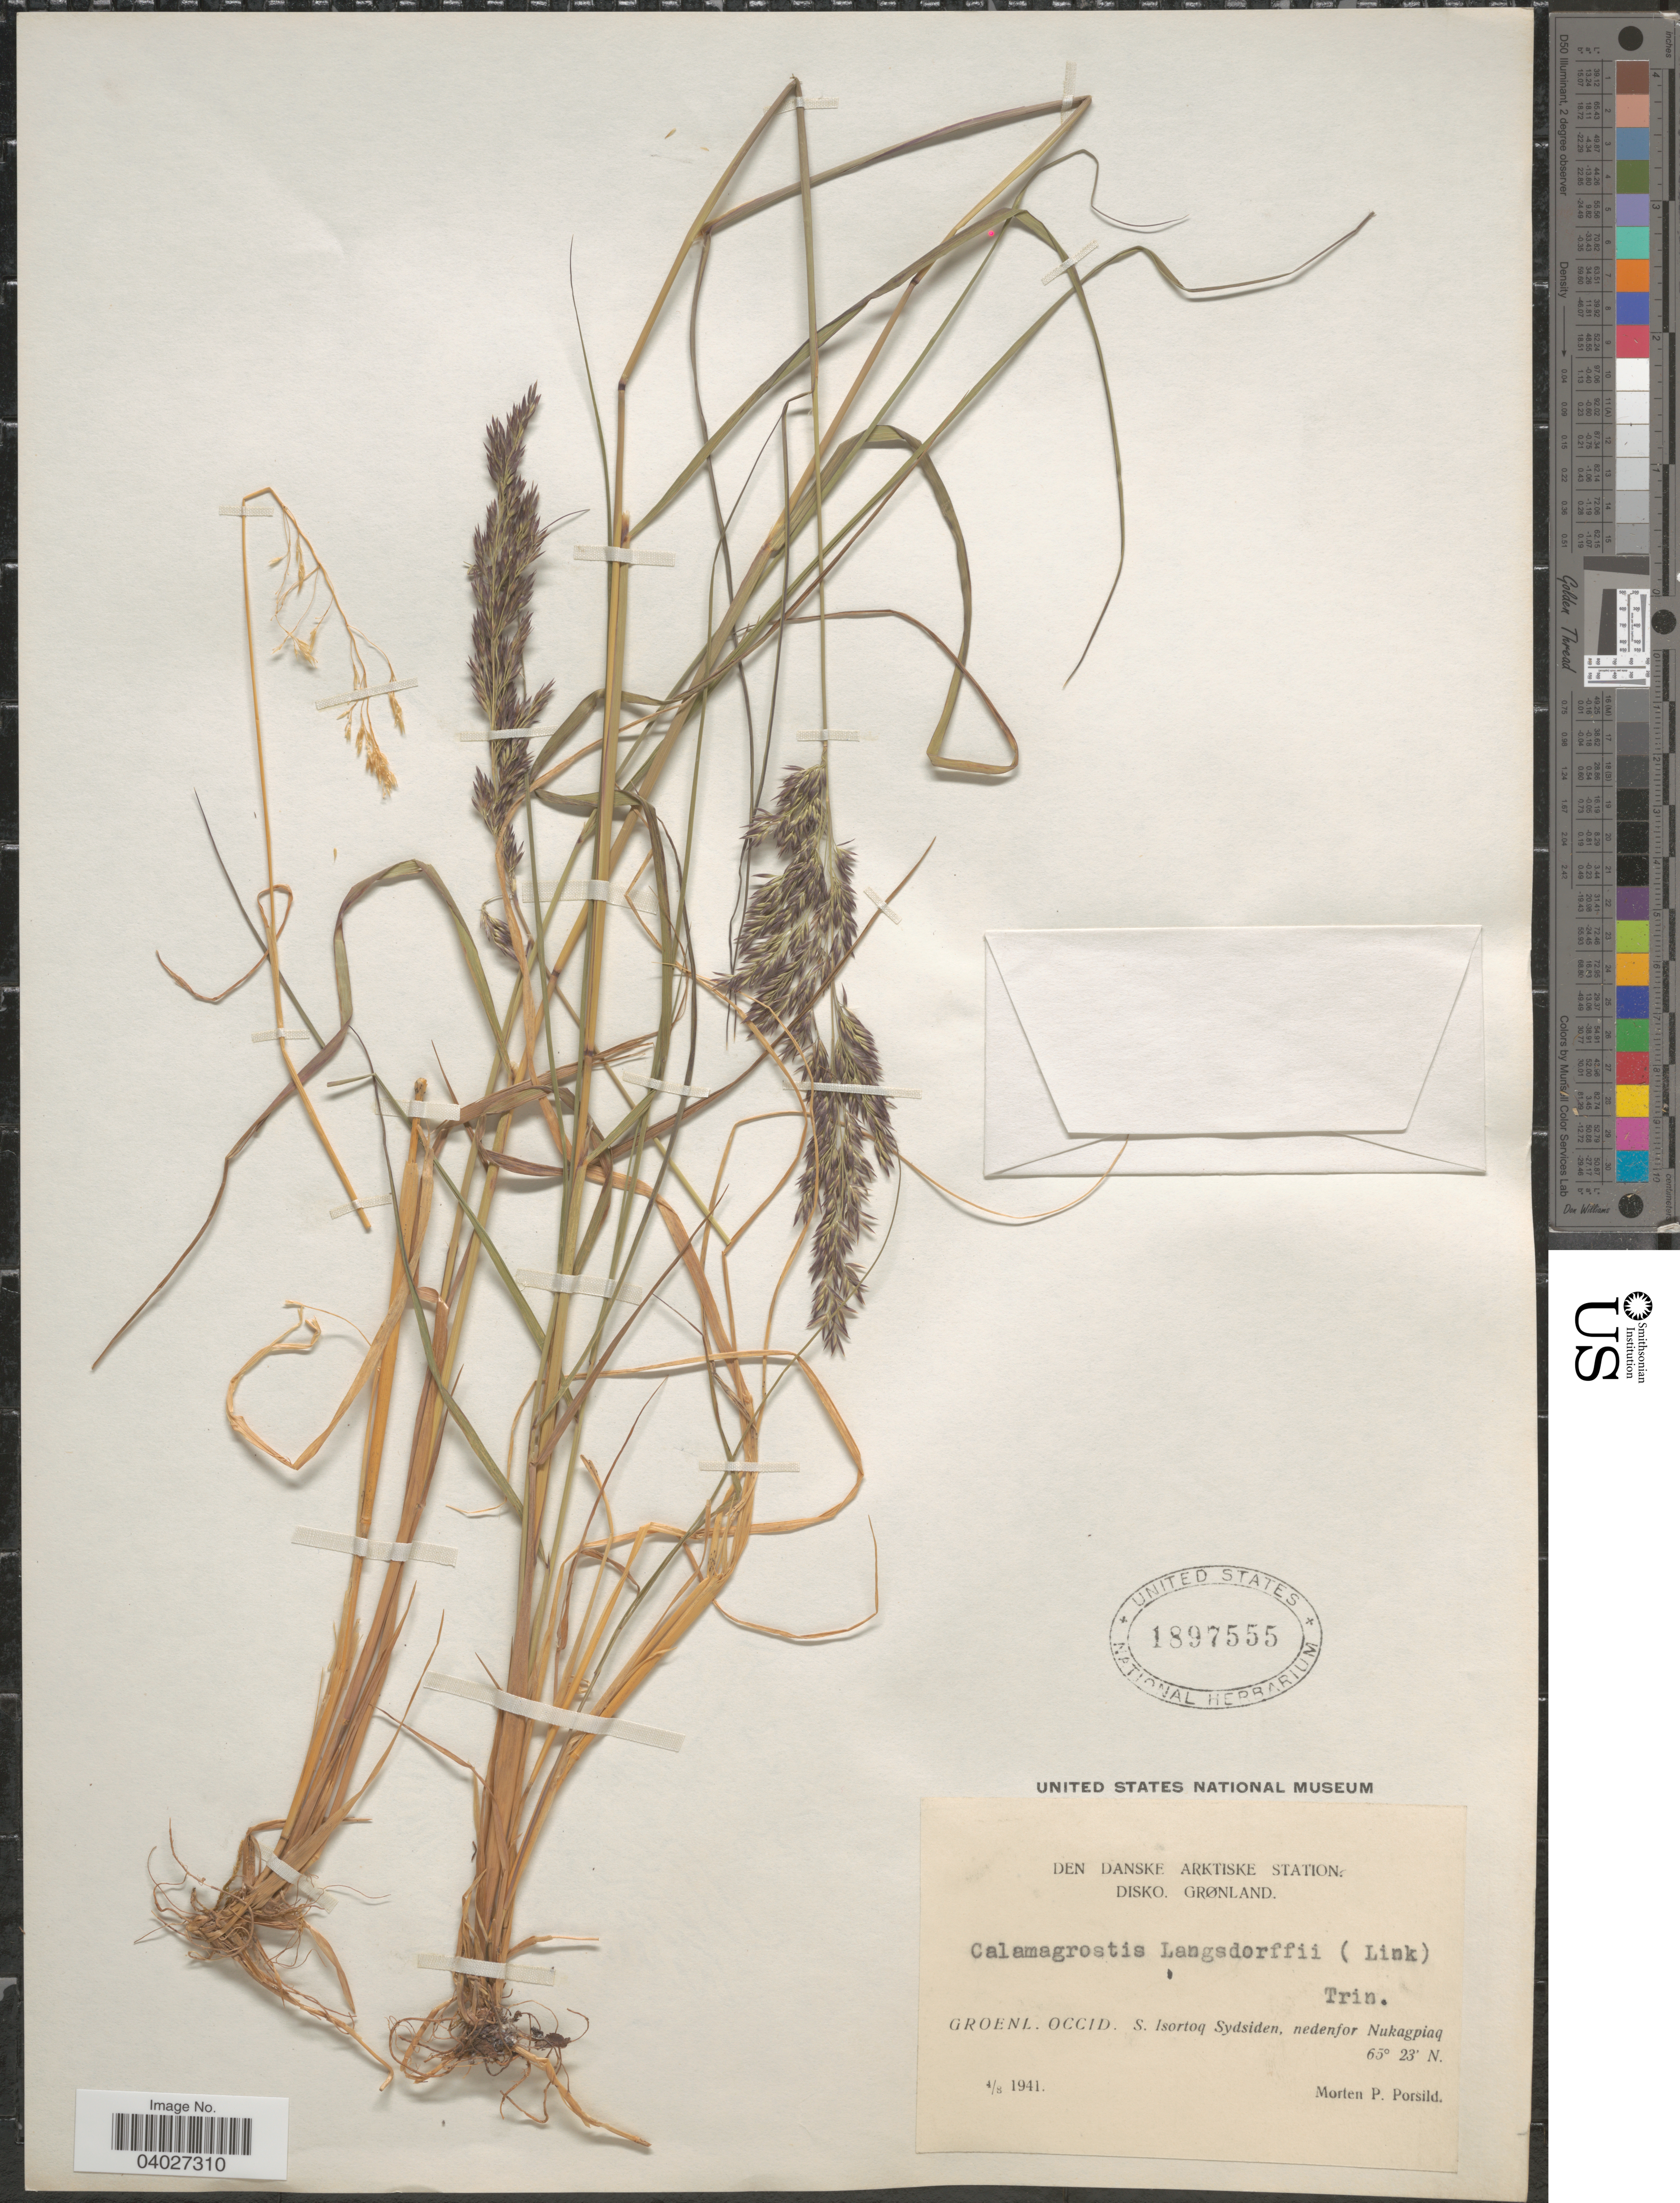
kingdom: Plantae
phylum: Tracheophyta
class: Liliopsida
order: Poales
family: Poaceae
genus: Calamagrostis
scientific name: Calamagrostis canadensis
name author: (Michx.) P. Beauv.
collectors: M. P. Porsild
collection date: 1941-08-04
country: Greenland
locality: Den Danske Arktiske Station. Disko. Grønland. Groenl. Occid. S. Isortoq Sydsiden, nedenfor Nukagpiaq.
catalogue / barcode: US 1897555